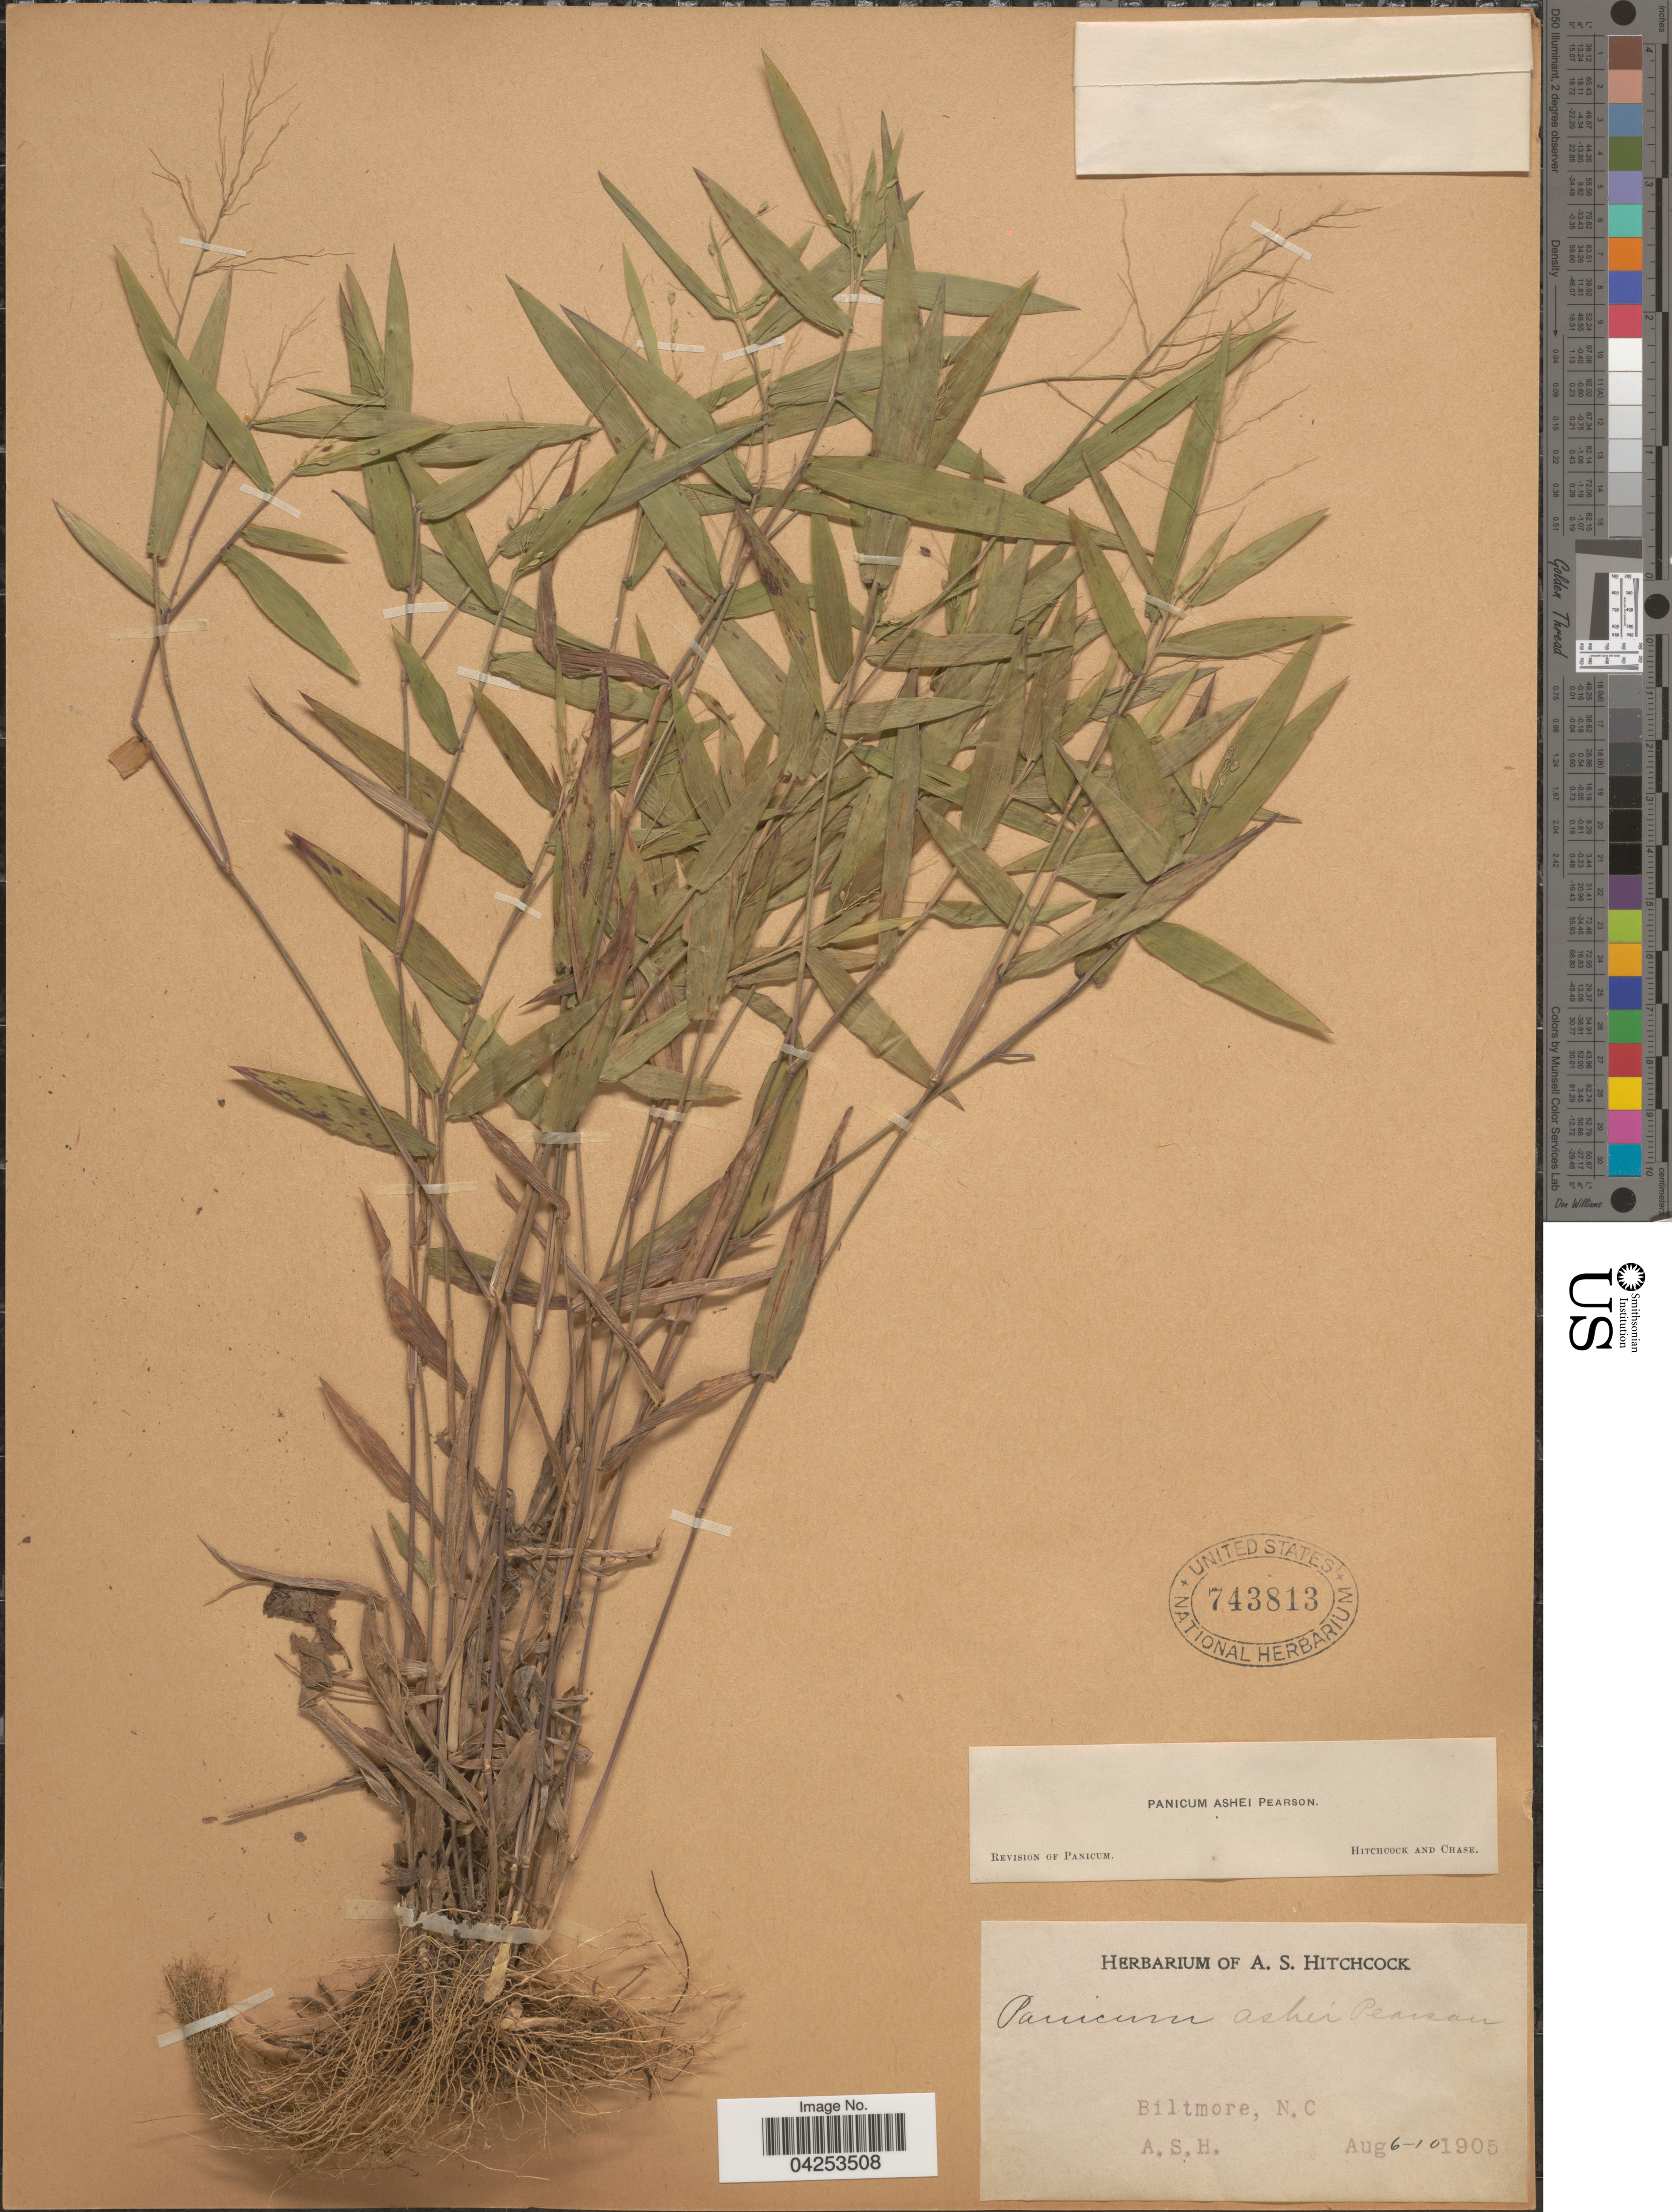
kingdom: Plantae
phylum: Tracheophyta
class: Liliopsida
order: Poales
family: Poaceae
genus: Dichanthelium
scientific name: Dichanthelium commutatum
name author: (Schult.) Gould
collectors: A. S. Hitchcock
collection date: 1905-08-06/1905-08-10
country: United States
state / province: North Carolina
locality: Biltmore.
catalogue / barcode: US 743813